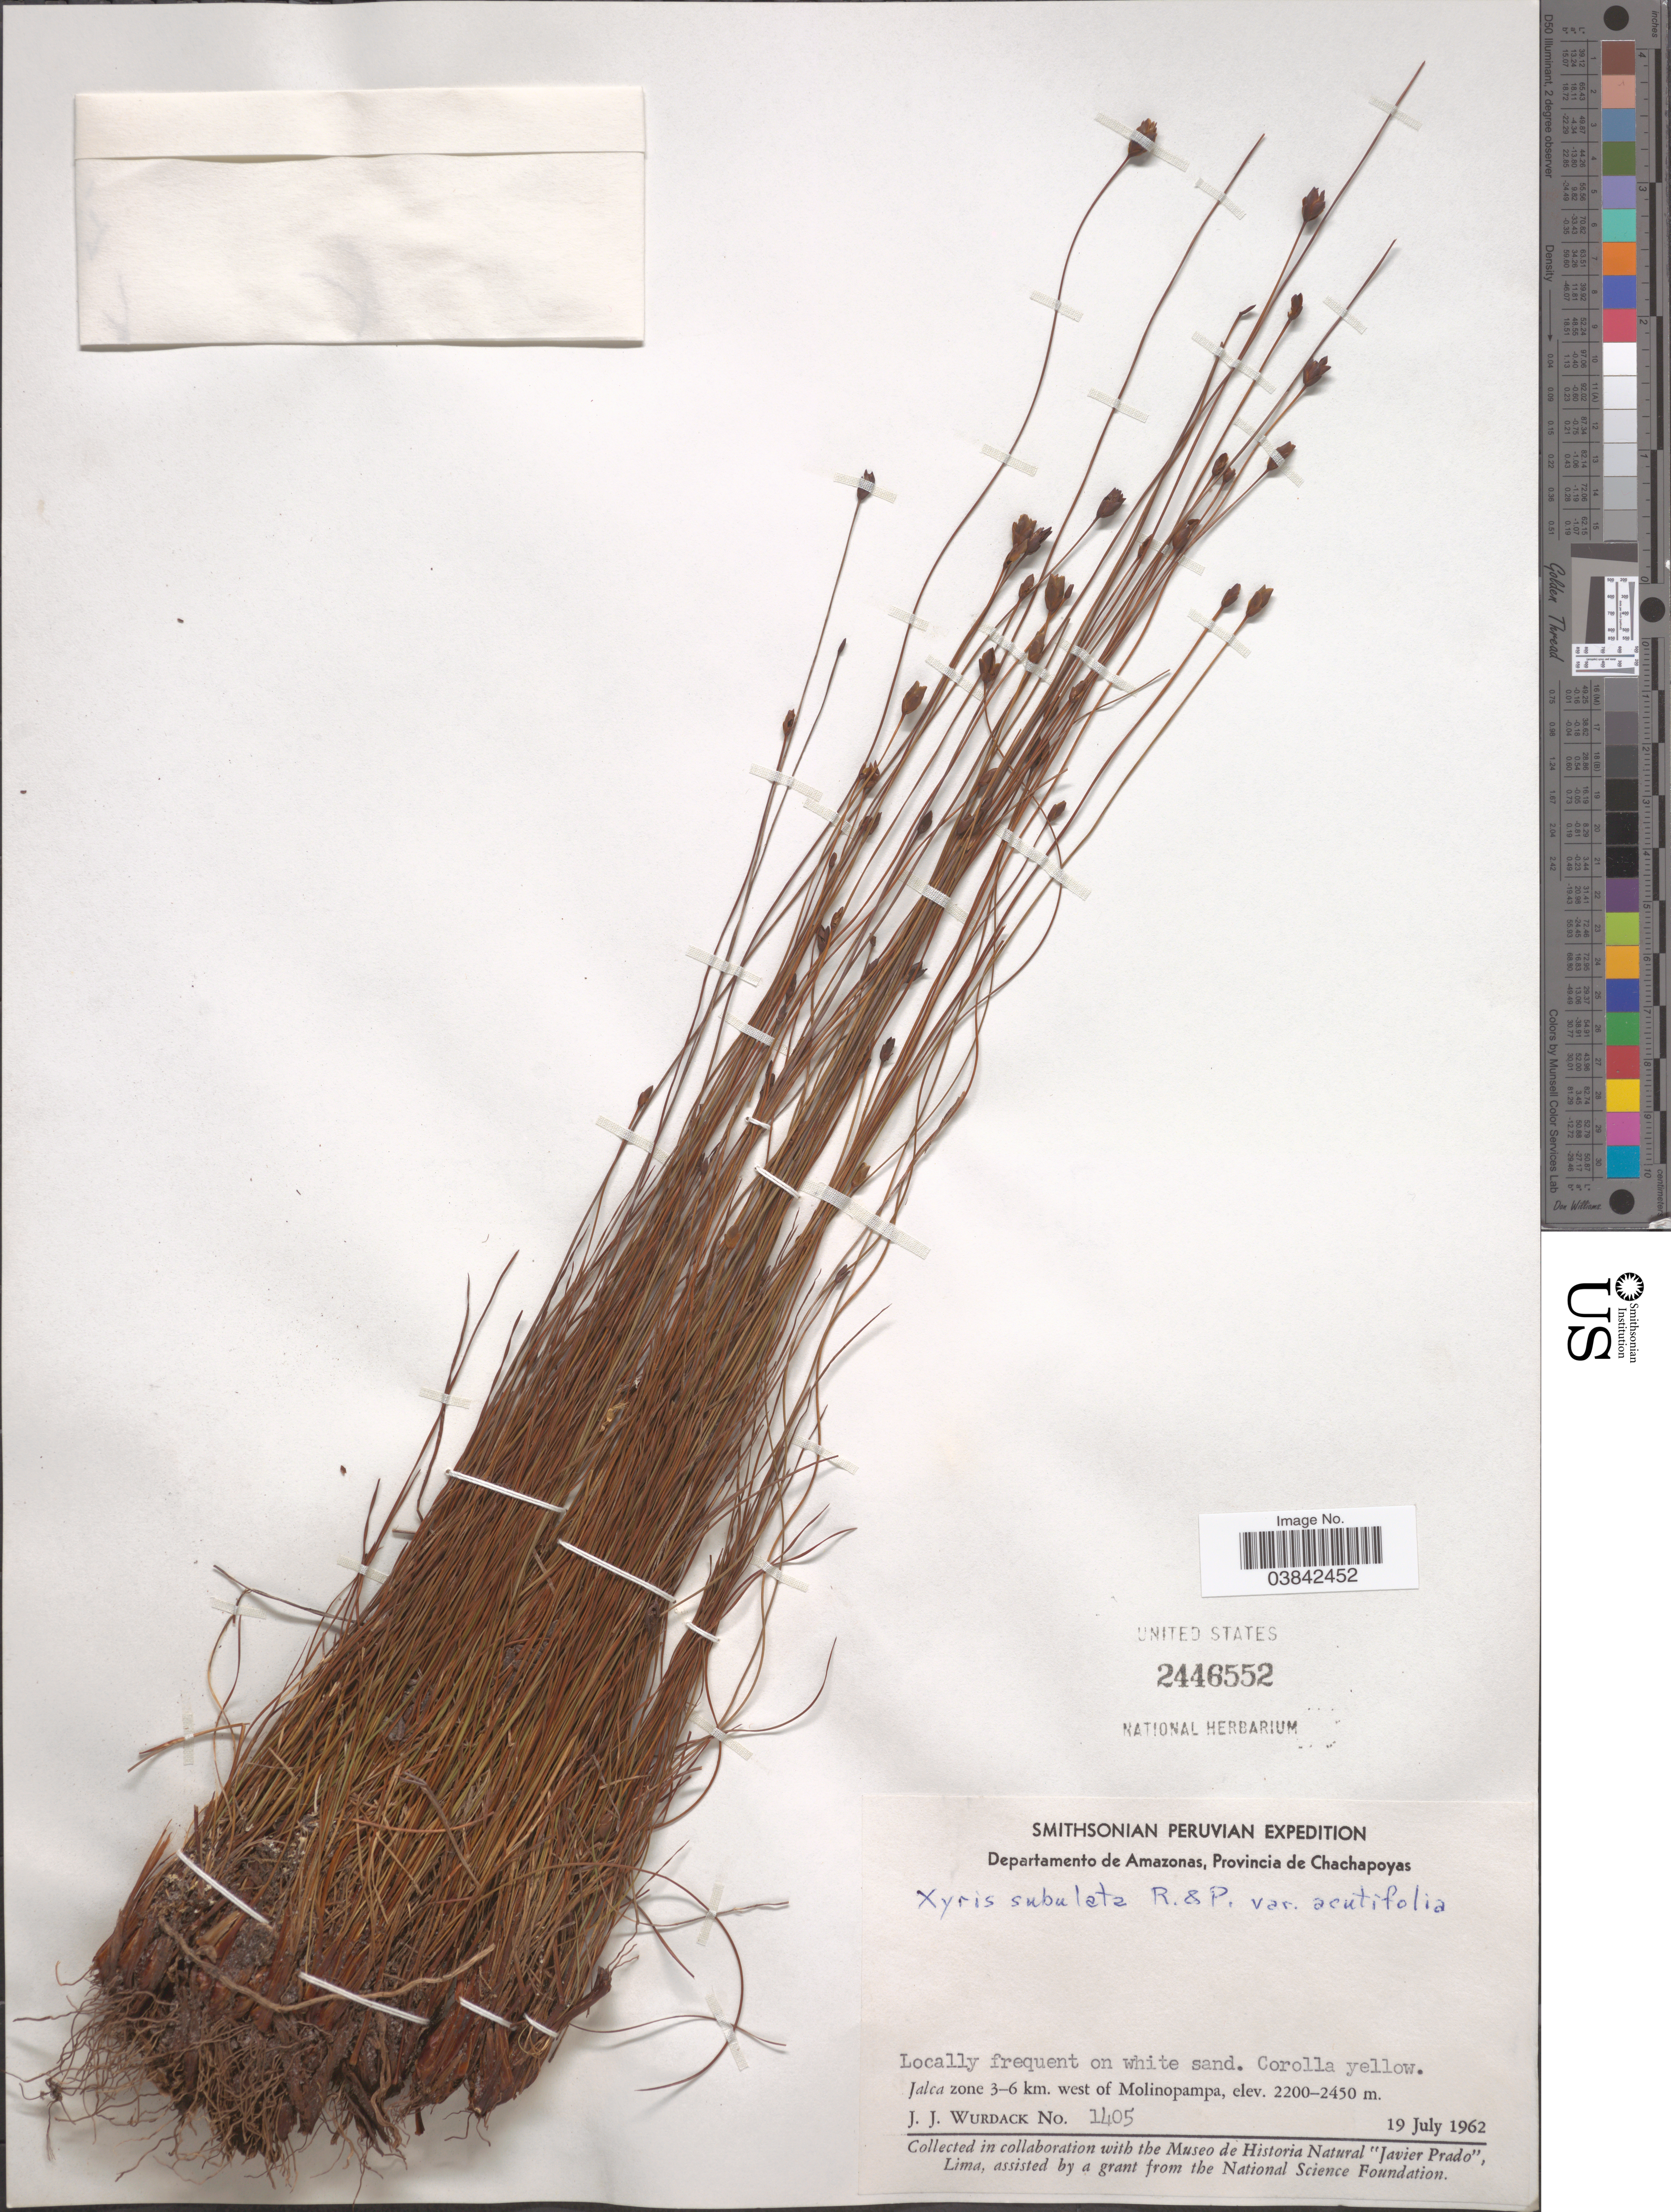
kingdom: Plantae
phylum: Tracheophyta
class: Liliopsida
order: Poales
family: Xyridaceae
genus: Xyris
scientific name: Xyris subulata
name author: Ruiz & Pav.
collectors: J. J. Wurdack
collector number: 1405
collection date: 1962-07-19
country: Peru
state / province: Amazonas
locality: Departamento de Amazonas, Provincia de Chachapoyas. Jalca zone 3-6 km. west of Molinopampa.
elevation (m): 2200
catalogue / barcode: US 2446552